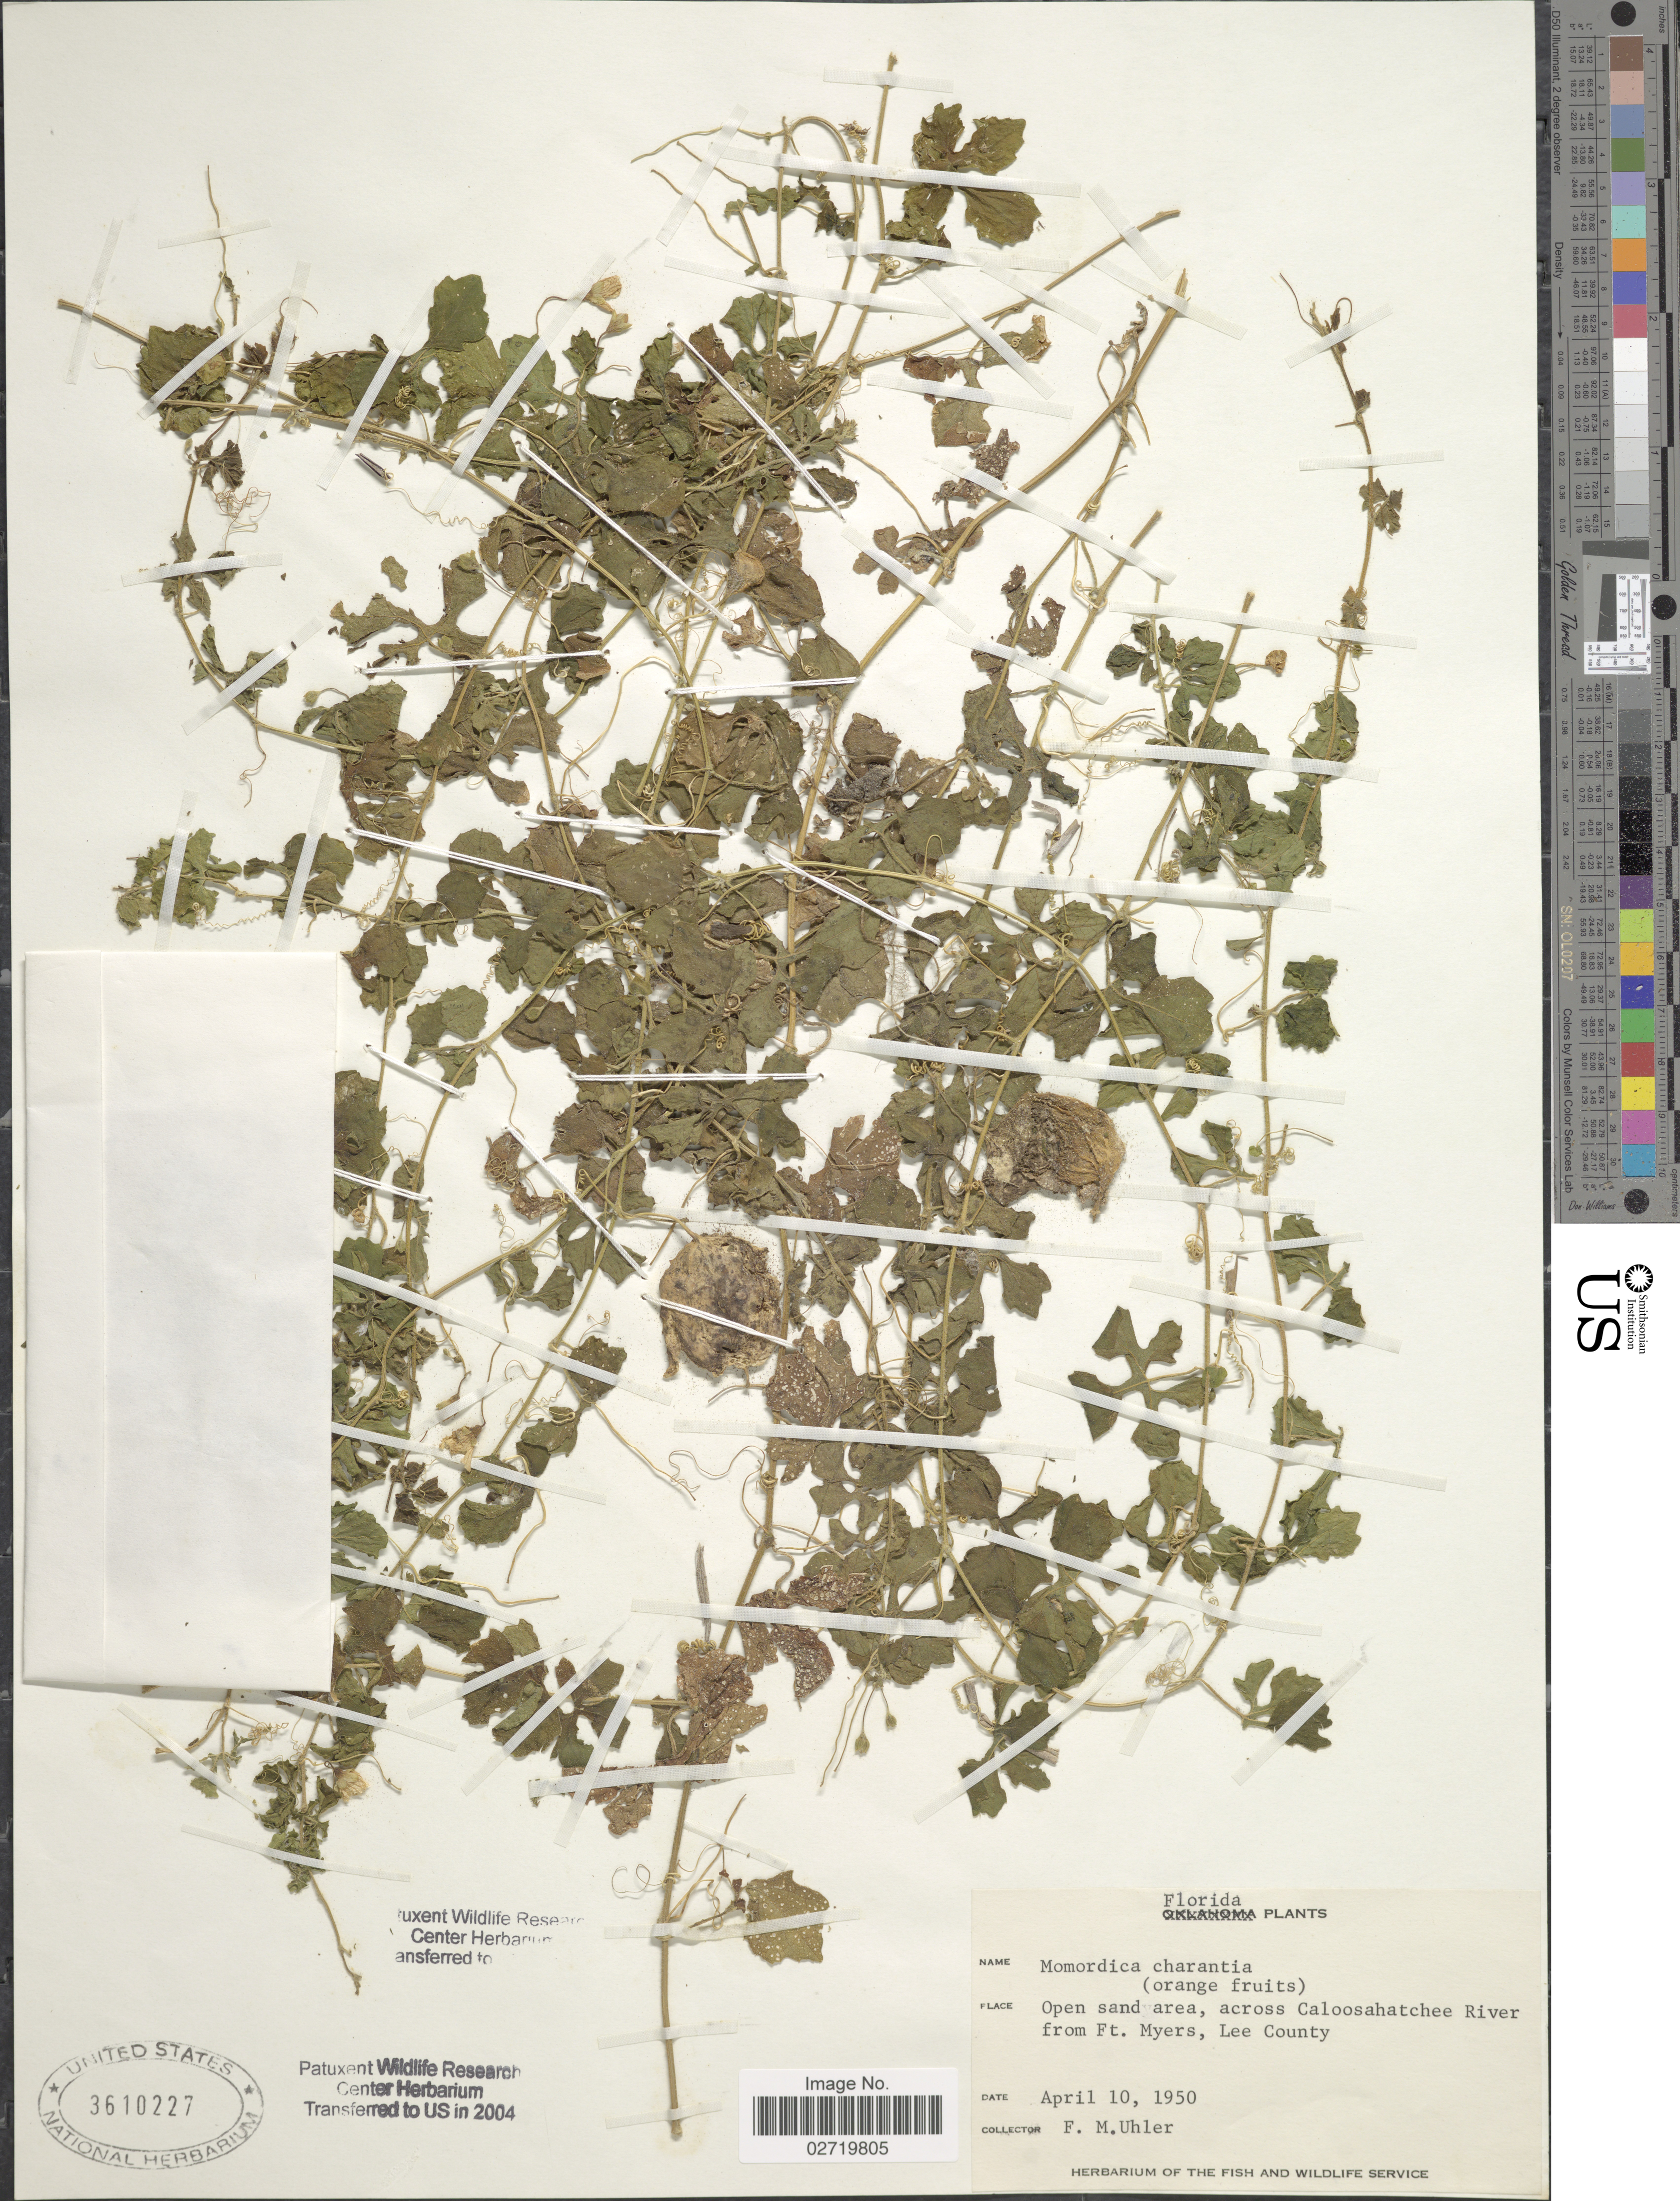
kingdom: Plantae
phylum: Tracheophyta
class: Magnoliopsida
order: Cucurbitales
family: Cucurbitaceae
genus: Momordica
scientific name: Momordica charantia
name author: L.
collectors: F. M. Uhler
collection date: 1950-04-10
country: United States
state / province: Florida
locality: Open sand area, across Caloosahatchee River from Ft. Myers, Lee County.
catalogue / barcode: US 3610227